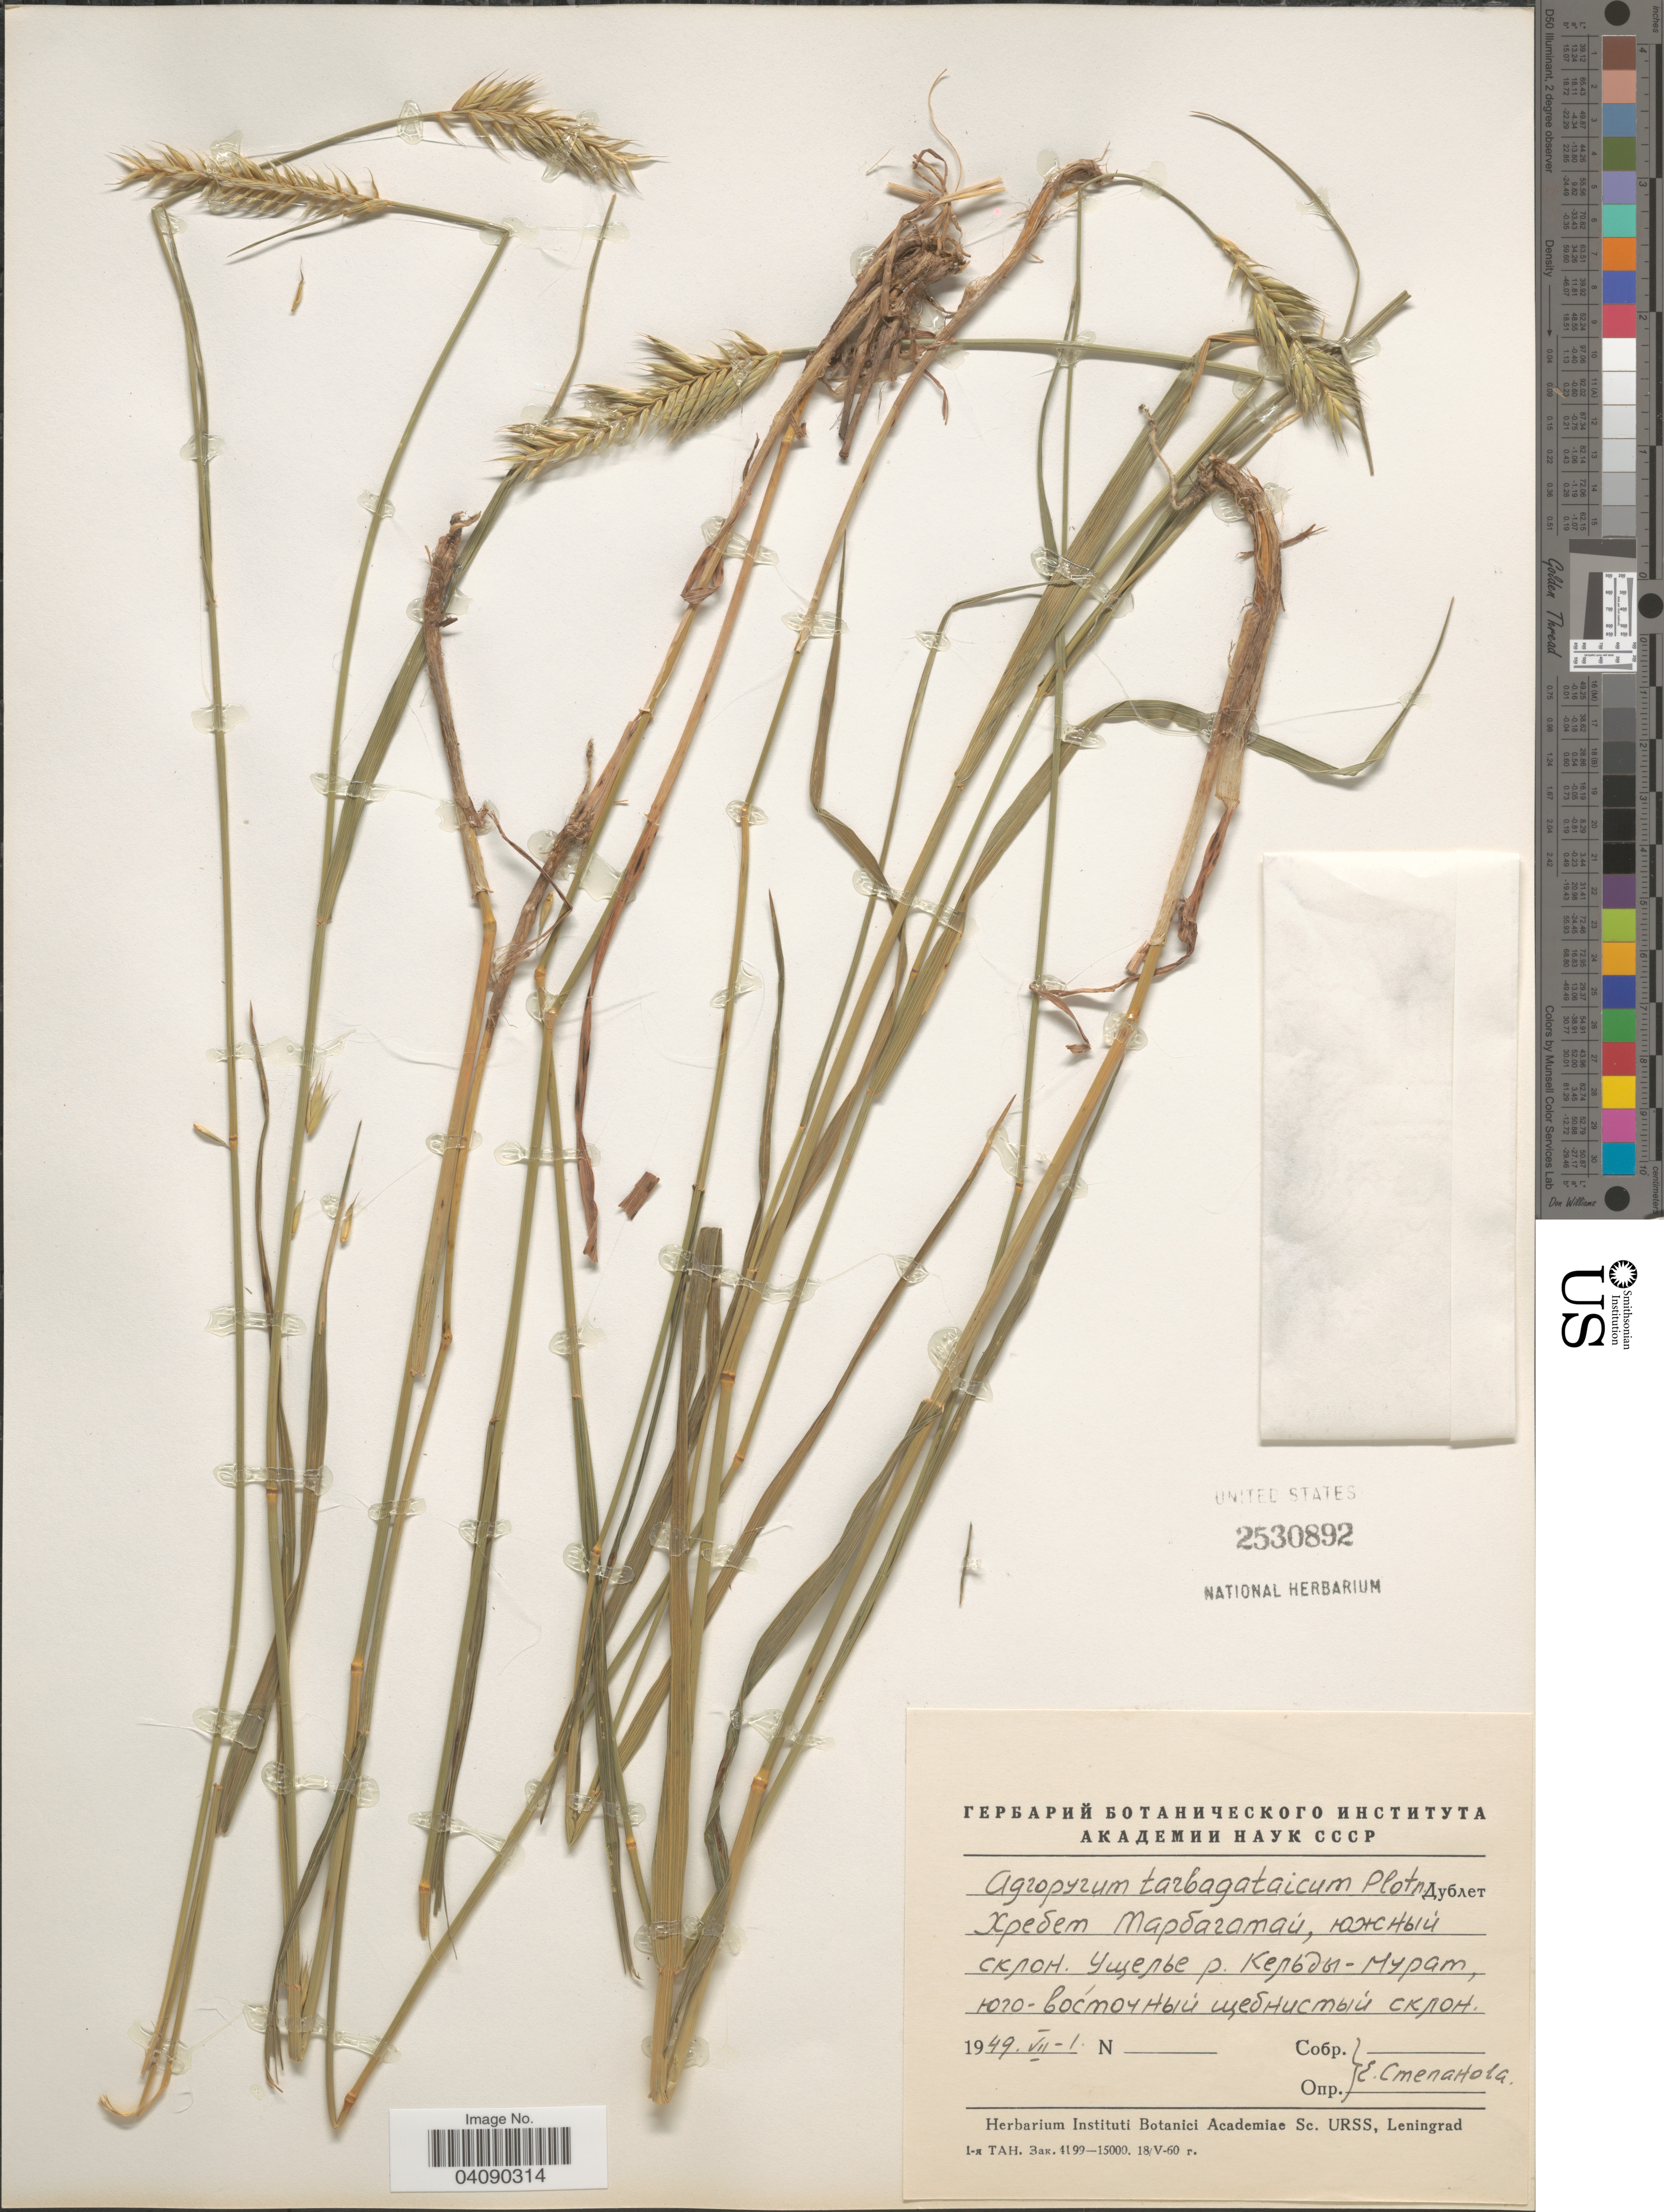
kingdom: Plantae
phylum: Tracheophyta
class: Liliopsida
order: Poales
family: Poaceae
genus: Agropyron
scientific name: Agropyron tarbagataicum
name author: Plotn.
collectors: E. Stepanova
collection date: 1949-07-01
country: Kazakhstan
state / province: East Kazakhstan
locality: Tarbagatay Ridge, river Keldy-Murat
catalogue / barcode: US 2530892